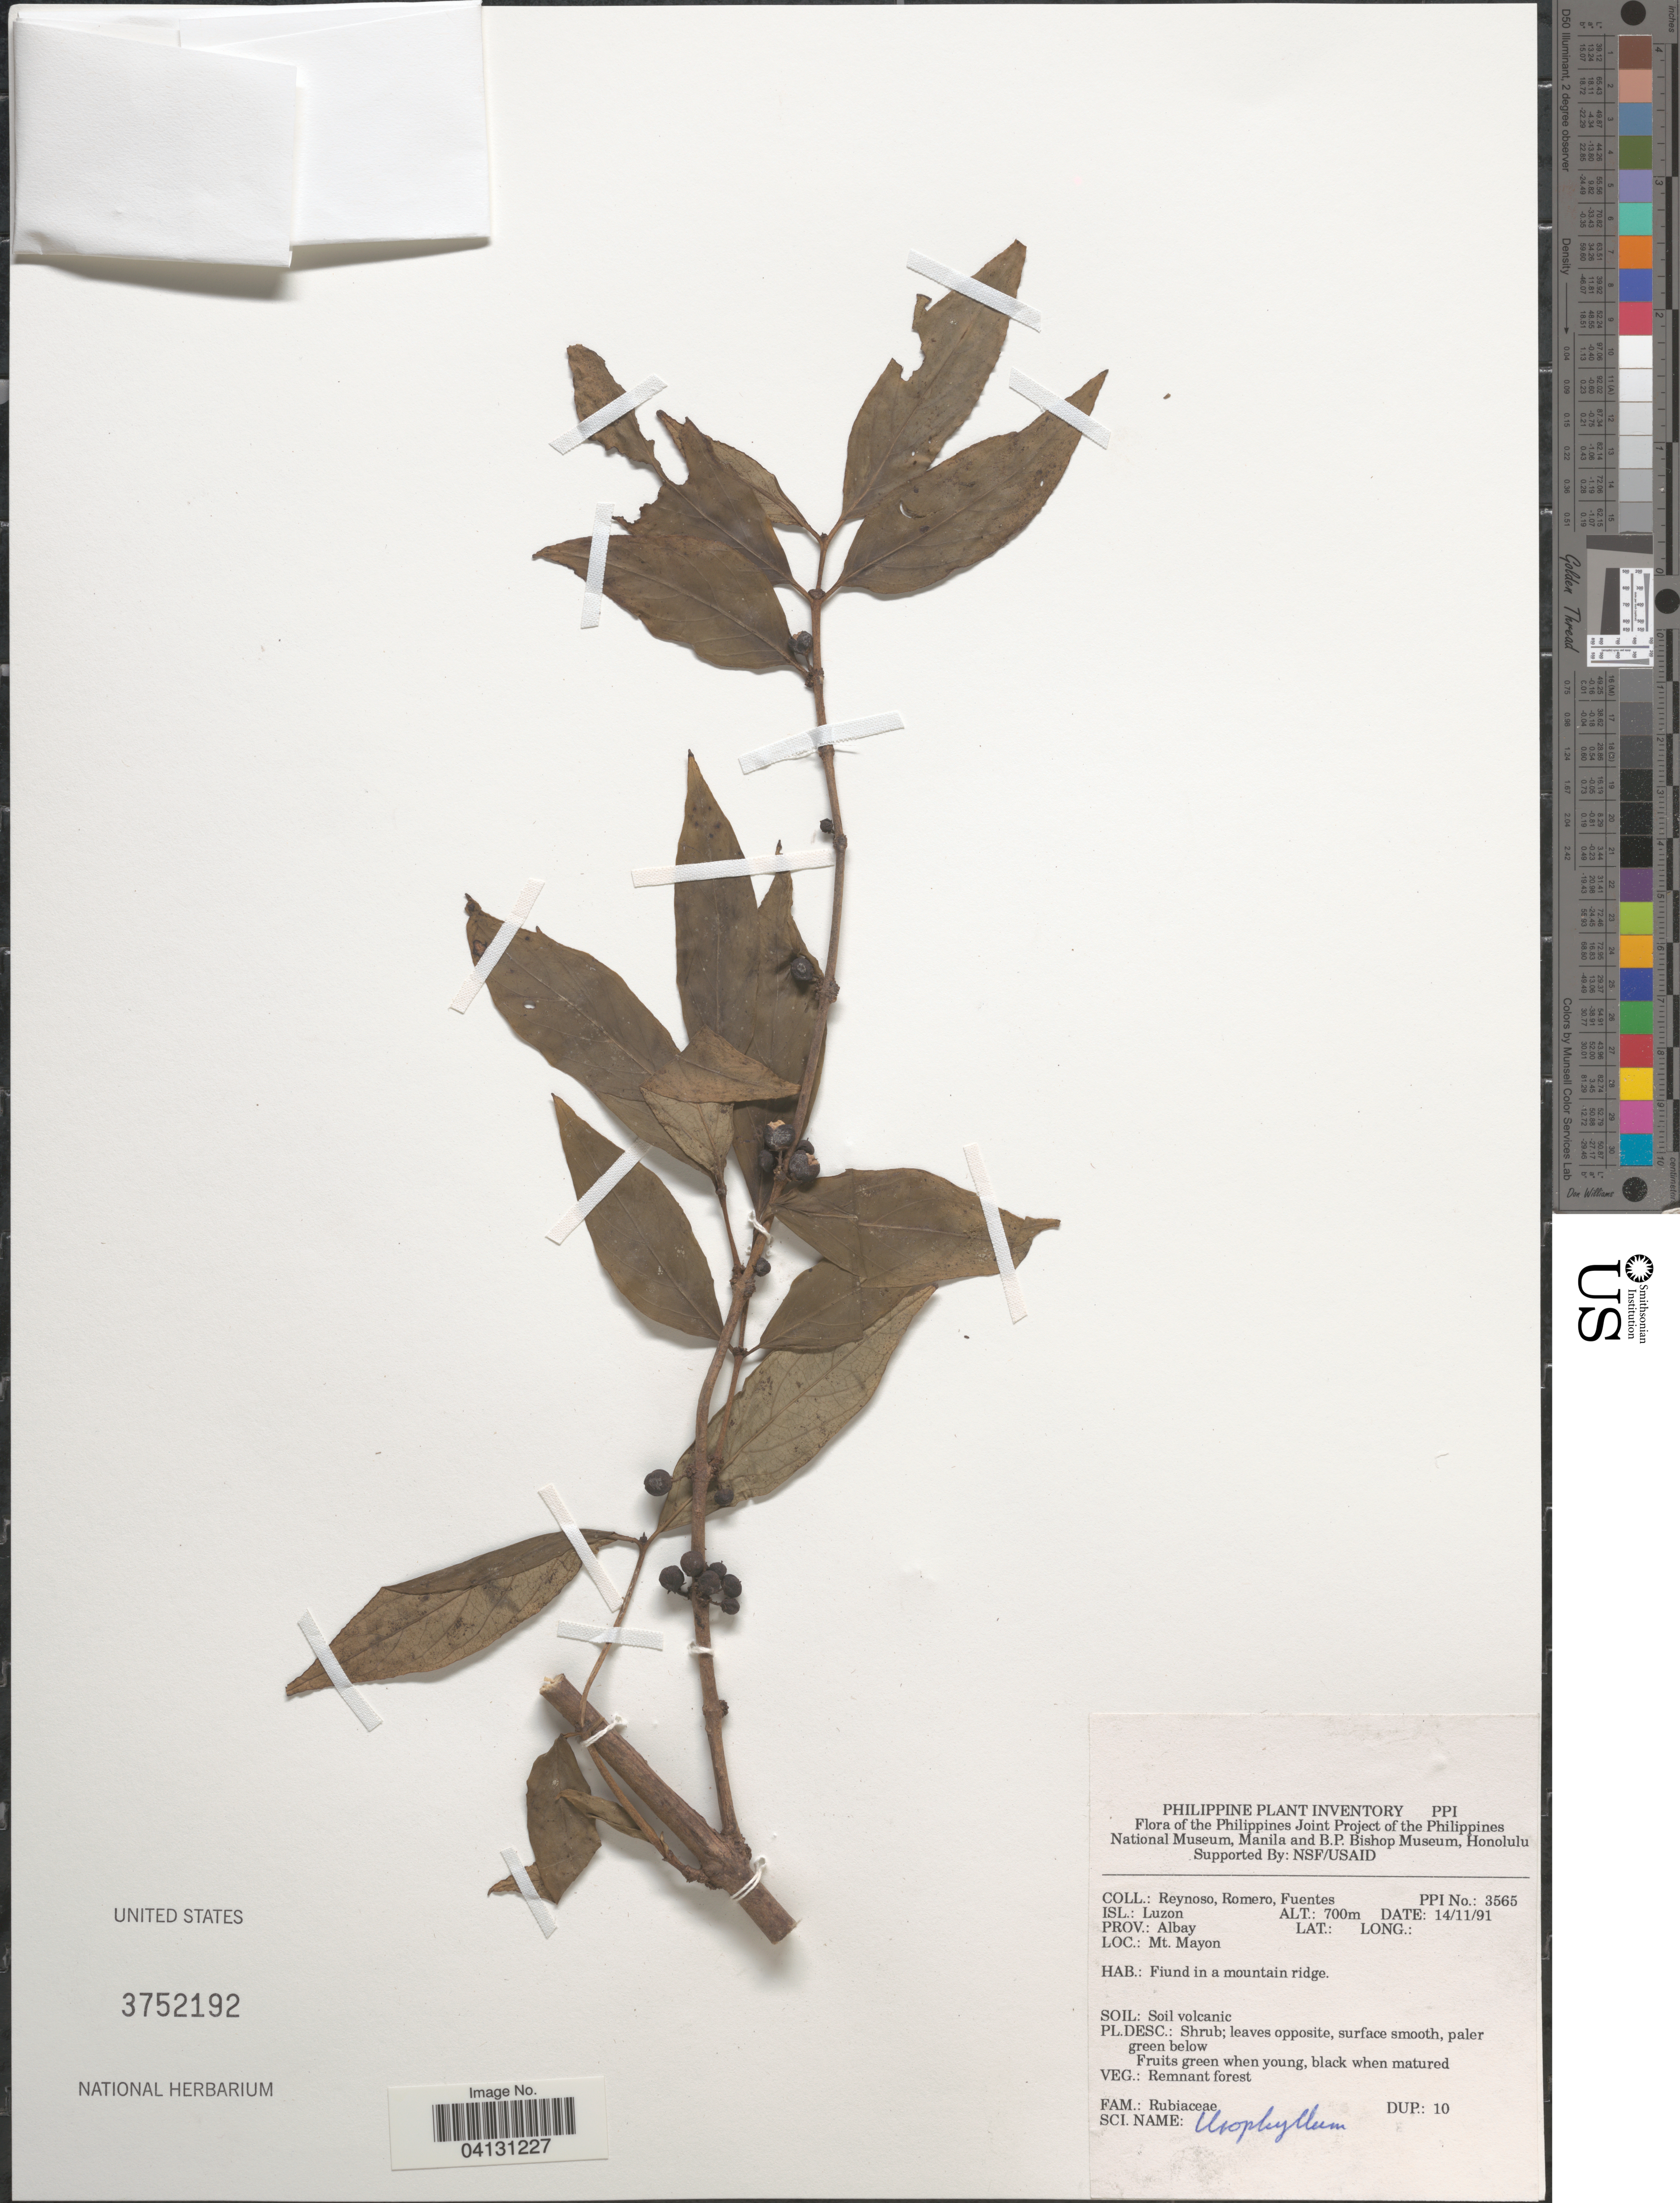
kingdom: Plantae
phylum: Tracheophyta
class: Magnoliopsida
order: Gentianales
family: Rubiaceae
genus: Urophyllum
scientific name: Urophyllum sp.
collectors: E. Reynoso, -. Romero & -. Fuentes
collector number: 3565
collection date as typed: Transcribed d/m/y: 14/11/91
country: Philippines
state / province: Bicol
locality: Isl.: Luzon. Prov.: Albay. Mt. Mayon.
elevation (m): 700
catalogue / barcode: US 3752192